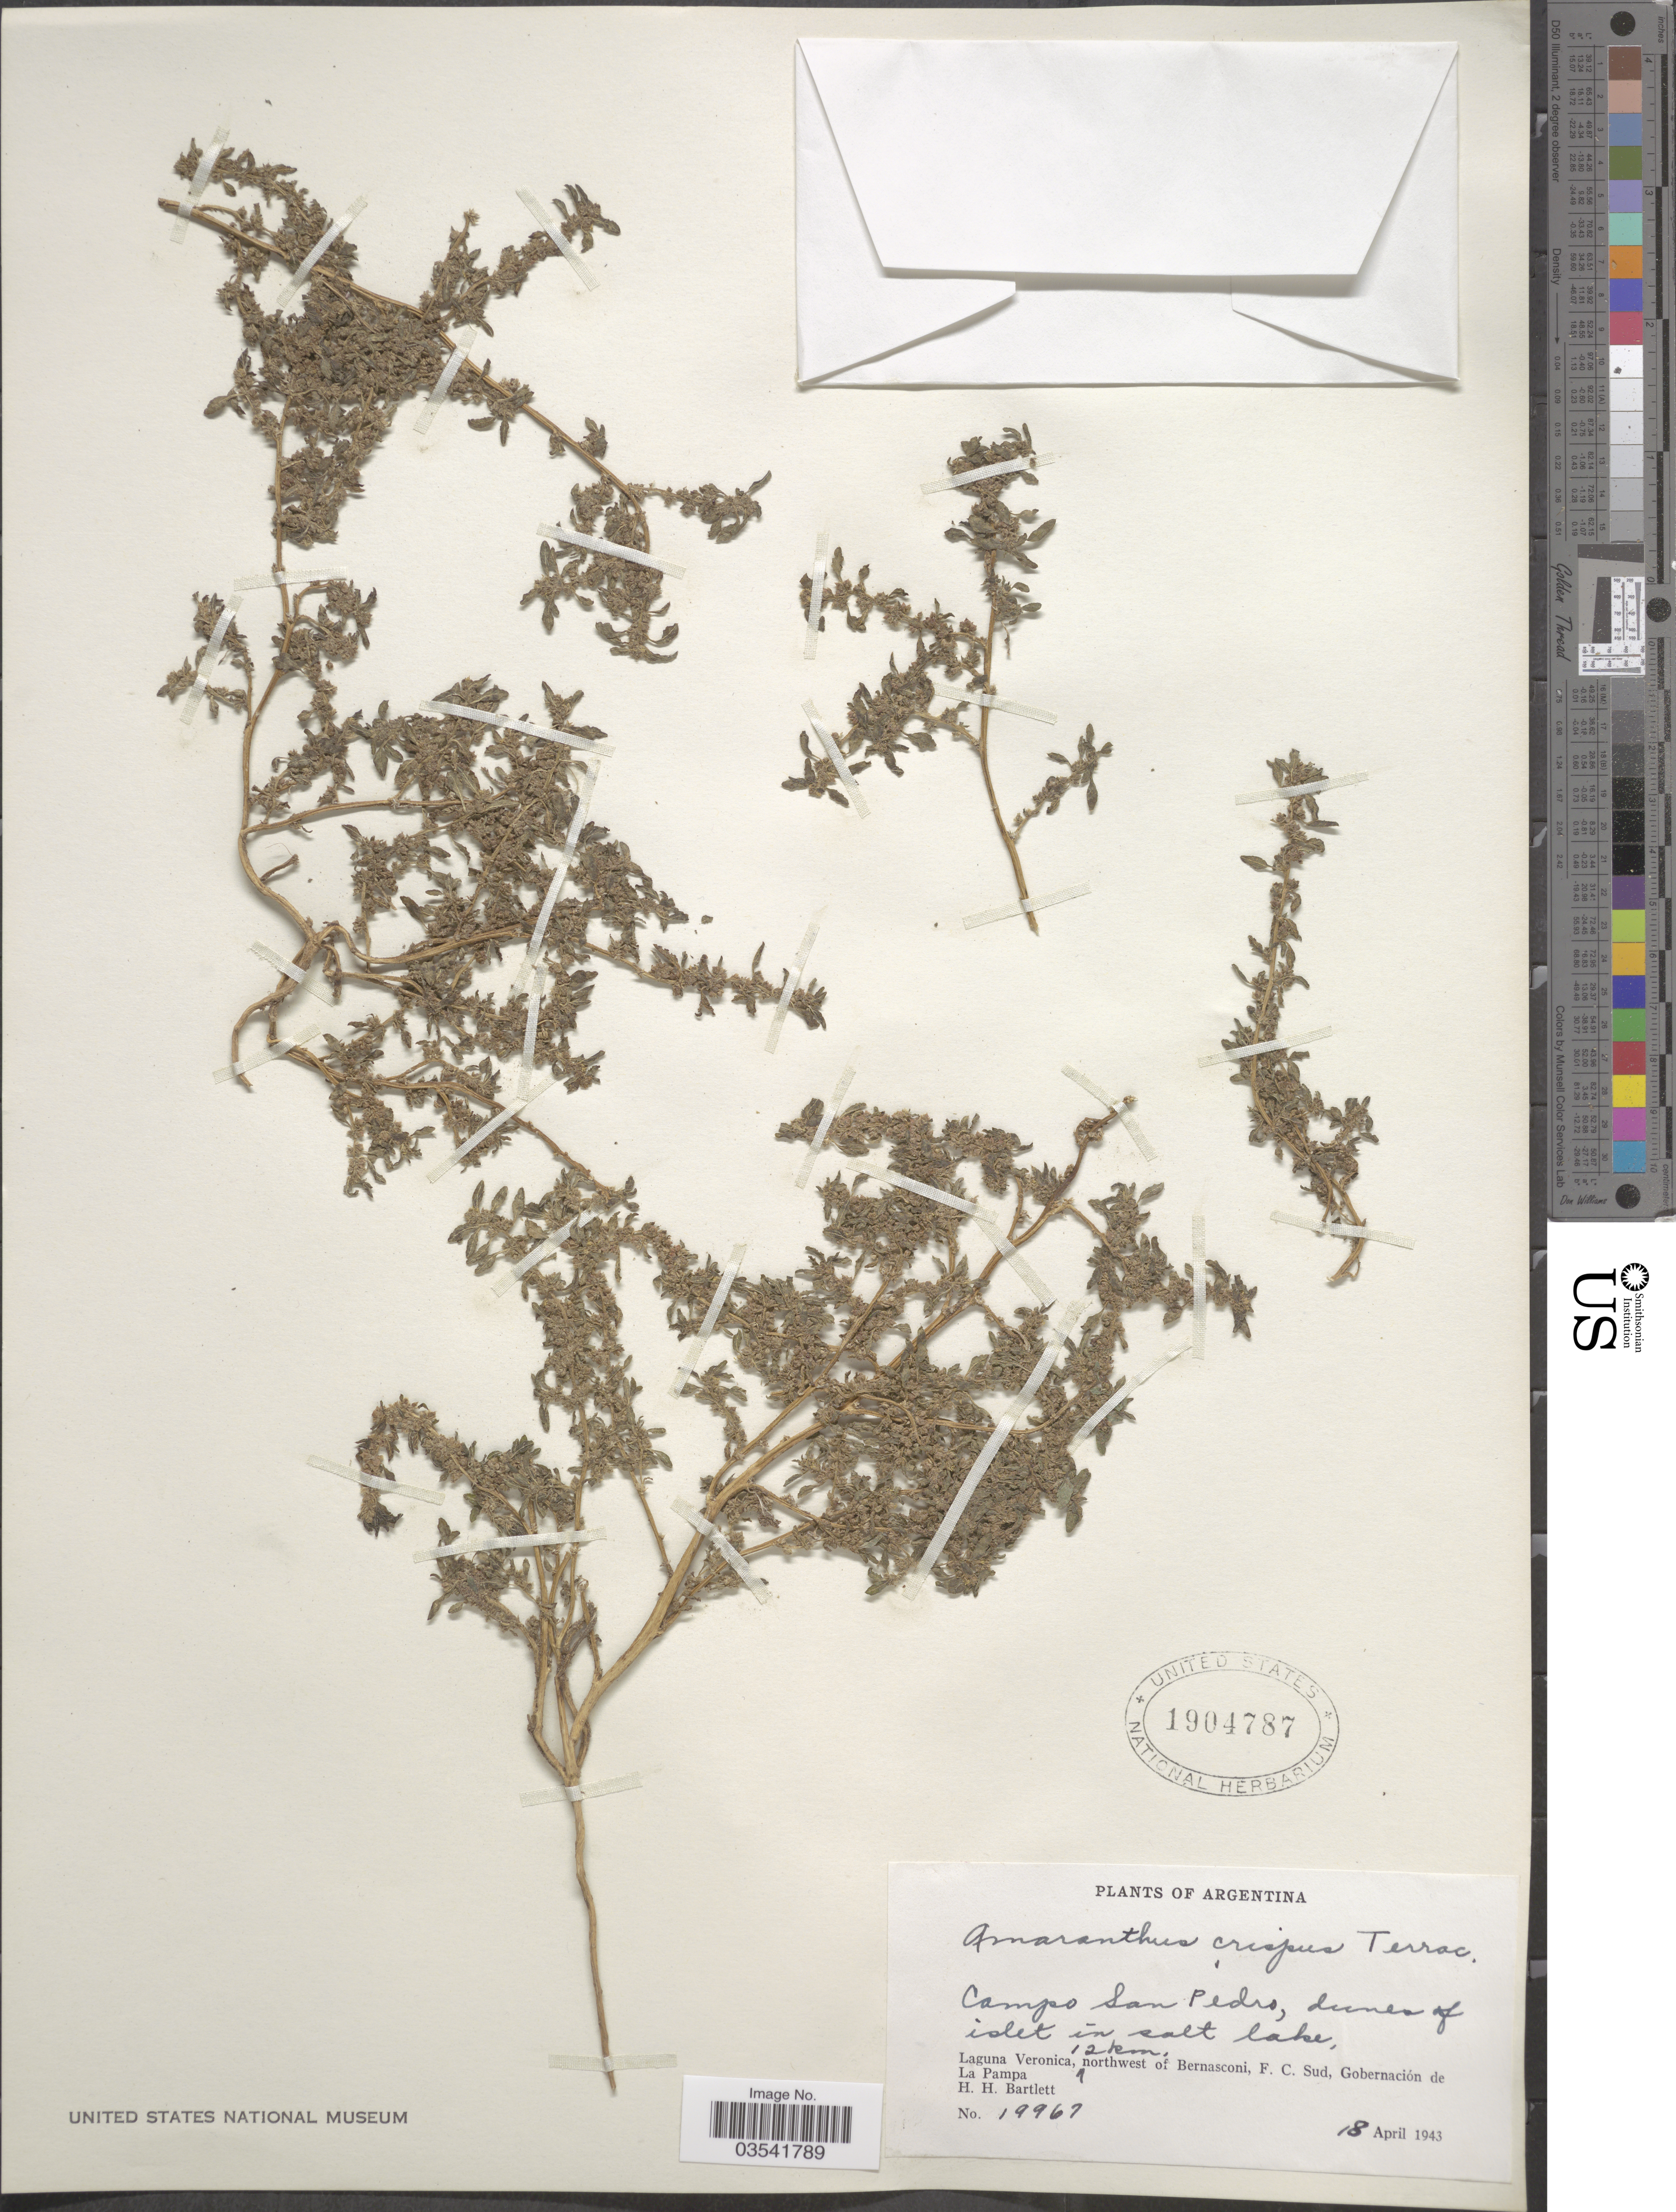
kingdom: Plantae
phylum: Tracheophyta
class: Magnoliopsida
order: Caryophyllales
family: Amaranthaceae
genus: Amaranthus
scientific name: Amaranthus crispus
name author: (Lesp. & Thévenau) A. Braun ex J.M. Coult. & S. Watson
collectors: H. H. Bartlett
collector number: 19967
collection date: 1943-04-18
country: Argentina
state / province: La Pampa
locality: Campo San Pedro, dunes of islet in salt lake. Laguna Veronica, 12 km. northwest of Bernaconi, F. C. Sud, Gobernación de La Pampa.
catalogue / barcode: US 1904787